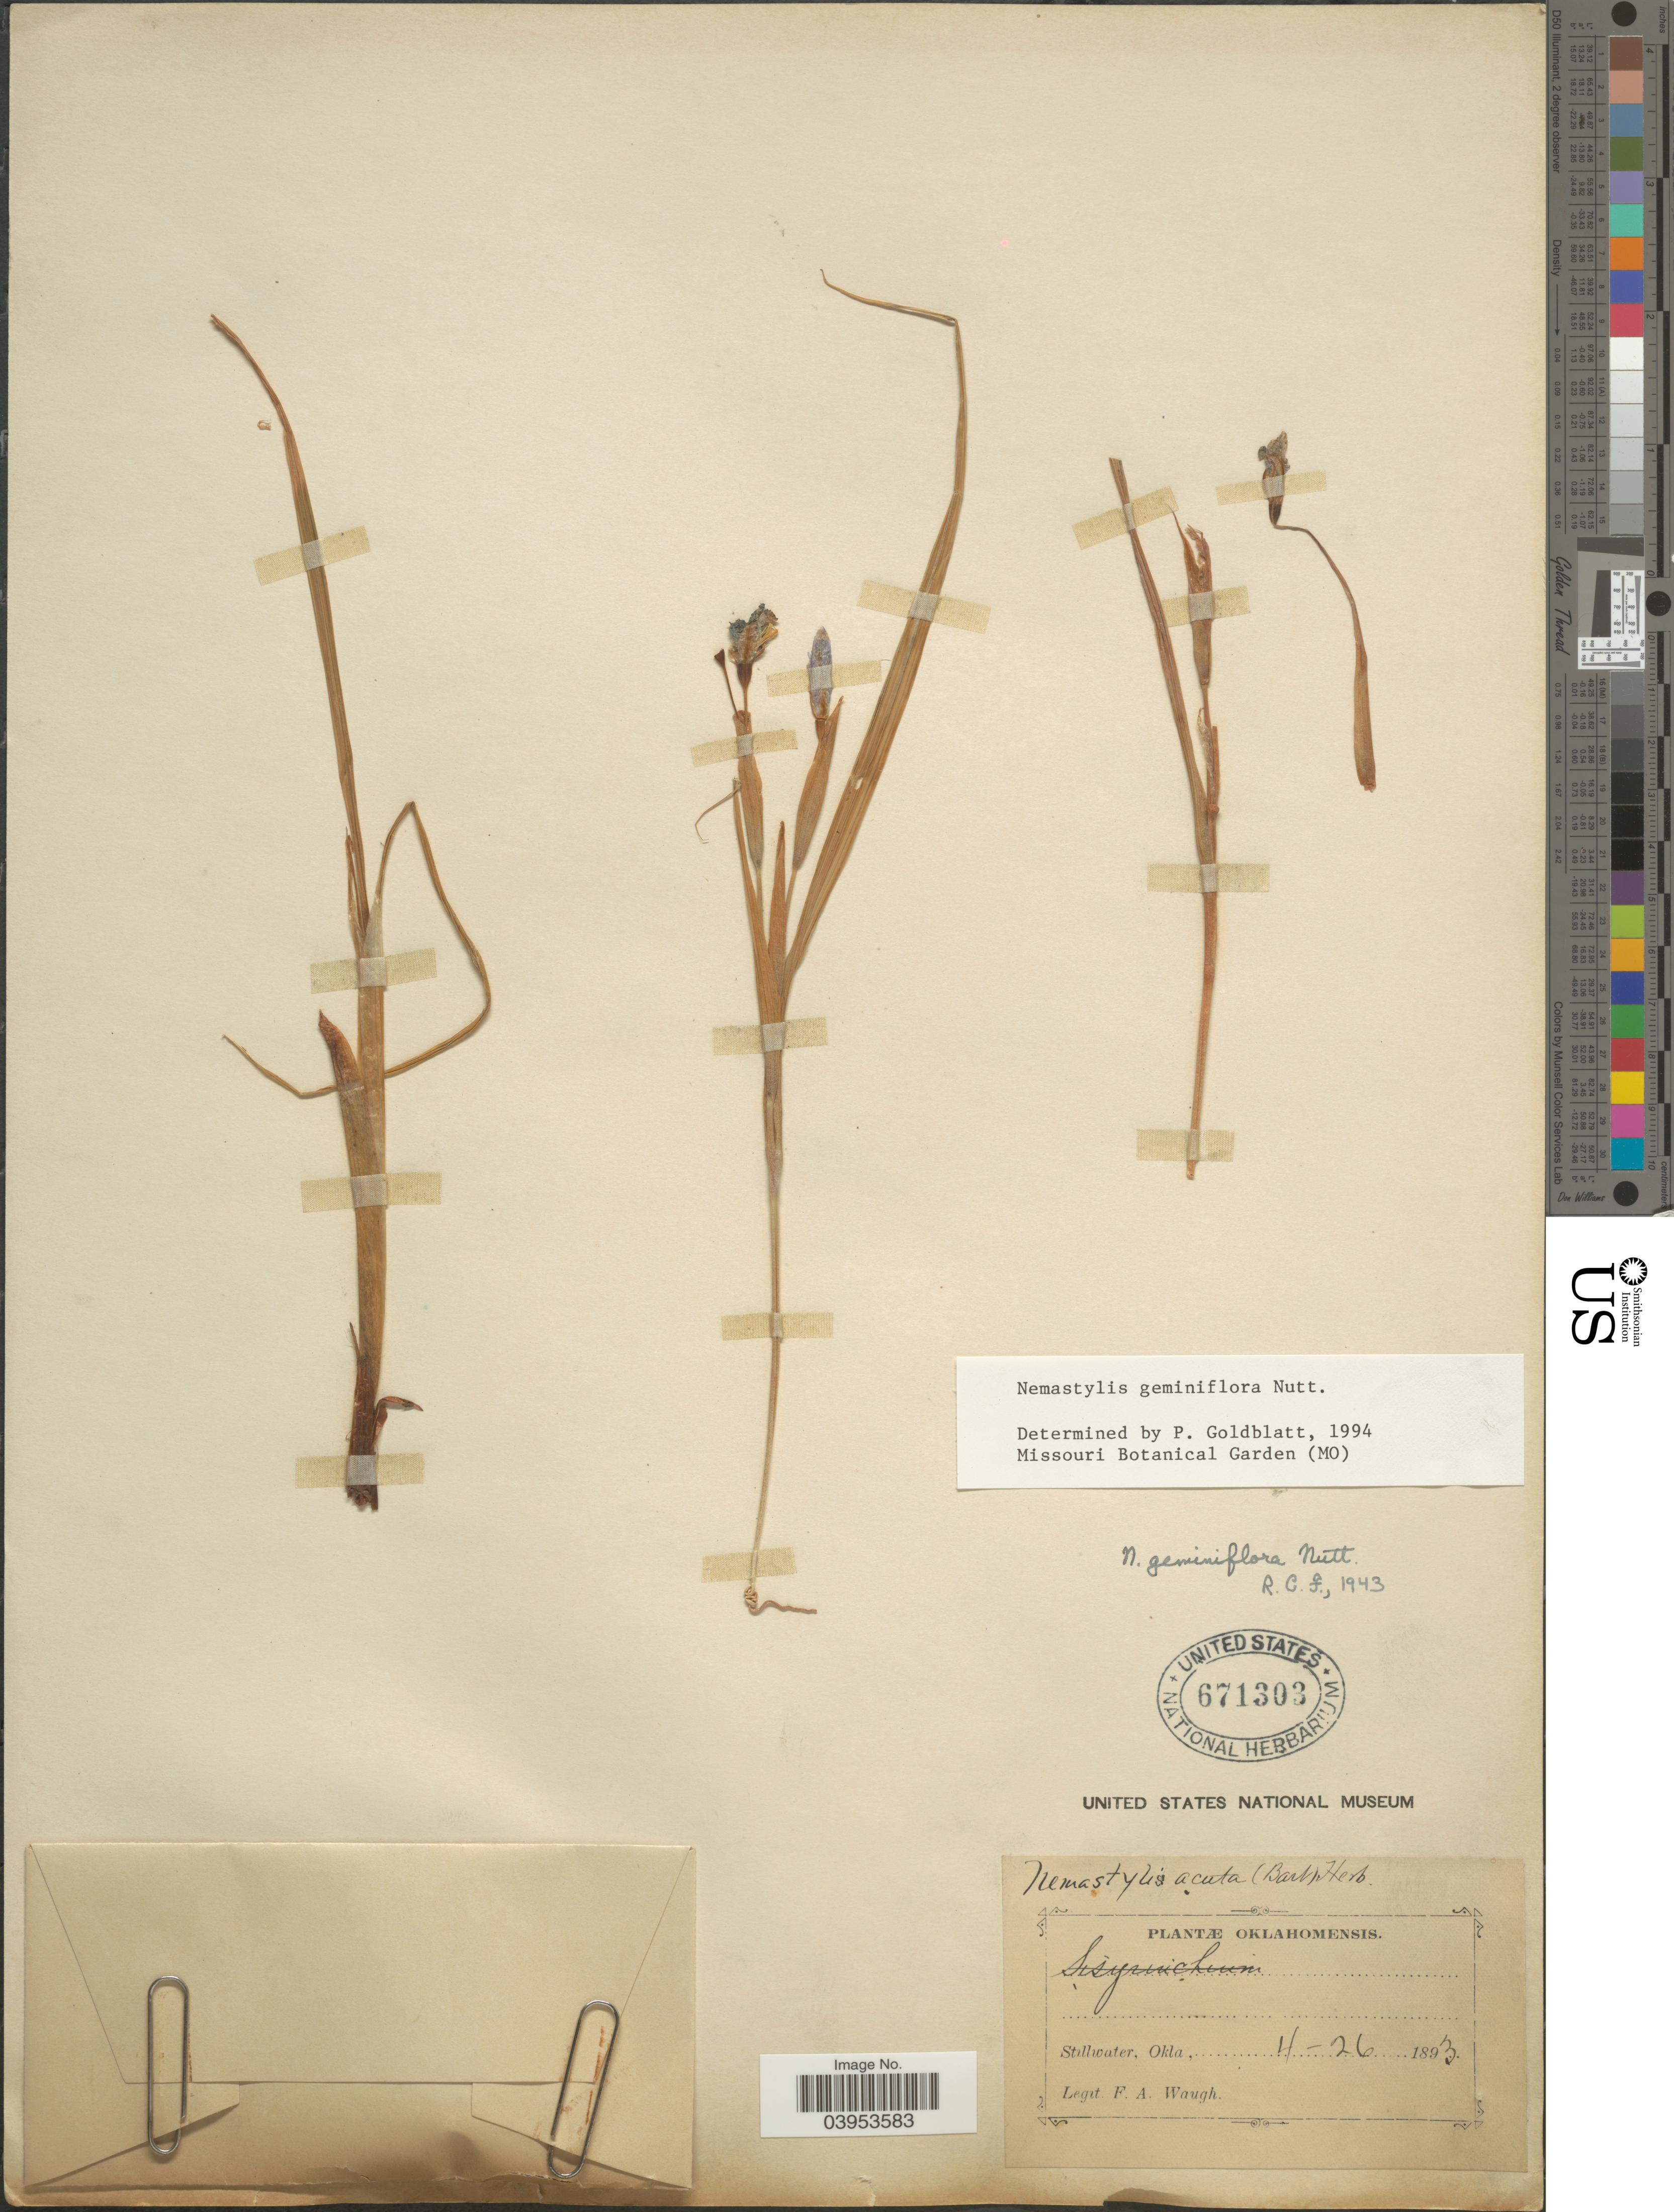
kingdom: Plantae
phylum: Tracheophyta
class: Liliopsida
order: Asparagales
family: Iridaceae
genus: Nemastylis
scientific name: Nemastylis geminiflora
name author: Nutt.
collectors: F. Waugh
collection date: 1893-04-26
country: United States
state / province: Oklahoma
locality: Stillwater.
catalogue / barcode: US 671303